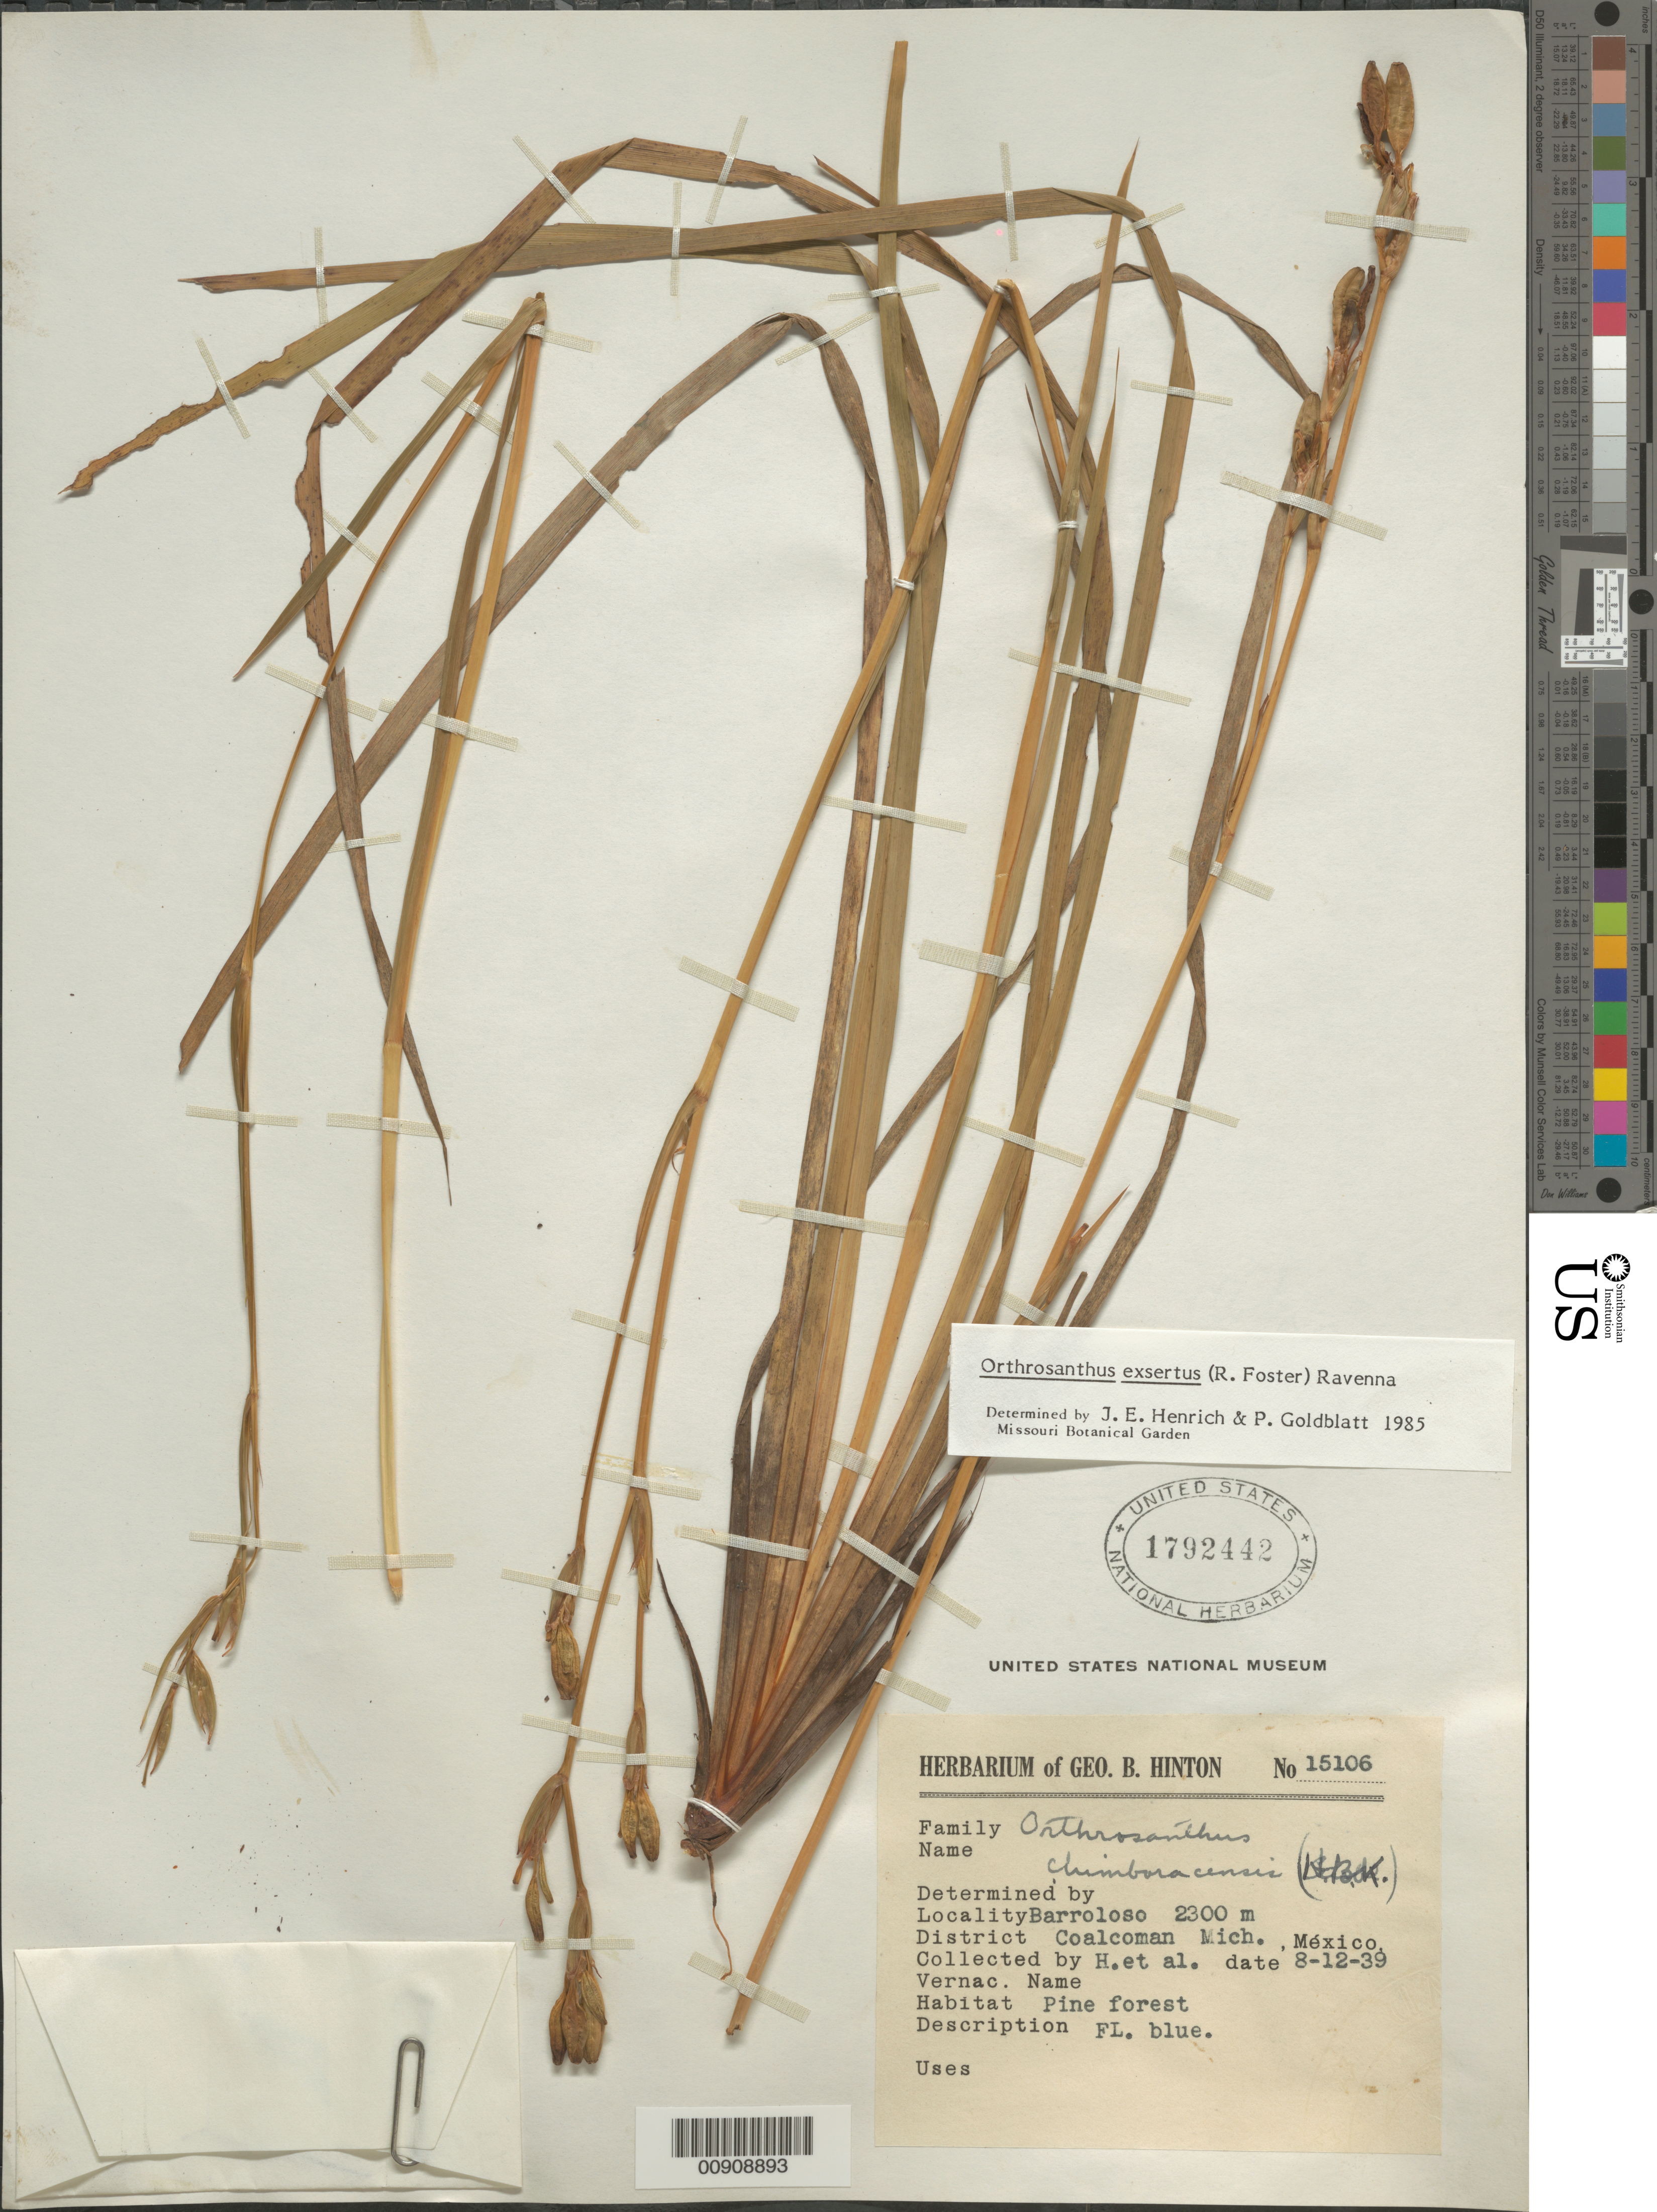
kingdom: Plantae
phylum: Tracheophyta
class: Liliopsida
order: Asparagales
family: Iridaceae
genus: Orthrosanthus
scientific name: Orthrosanthus exsertus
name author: (R.C. Foster) Ravenna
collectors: G. B. Hinton & et al.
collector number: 15106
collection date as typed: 12 Aug 1939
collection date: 1939-08-12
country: Mexico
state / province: Michoacán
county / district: Coalcomán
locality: Barroloso, District Coalcomán, Michoacán.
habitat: Pine forest.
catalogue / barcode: US 1792442